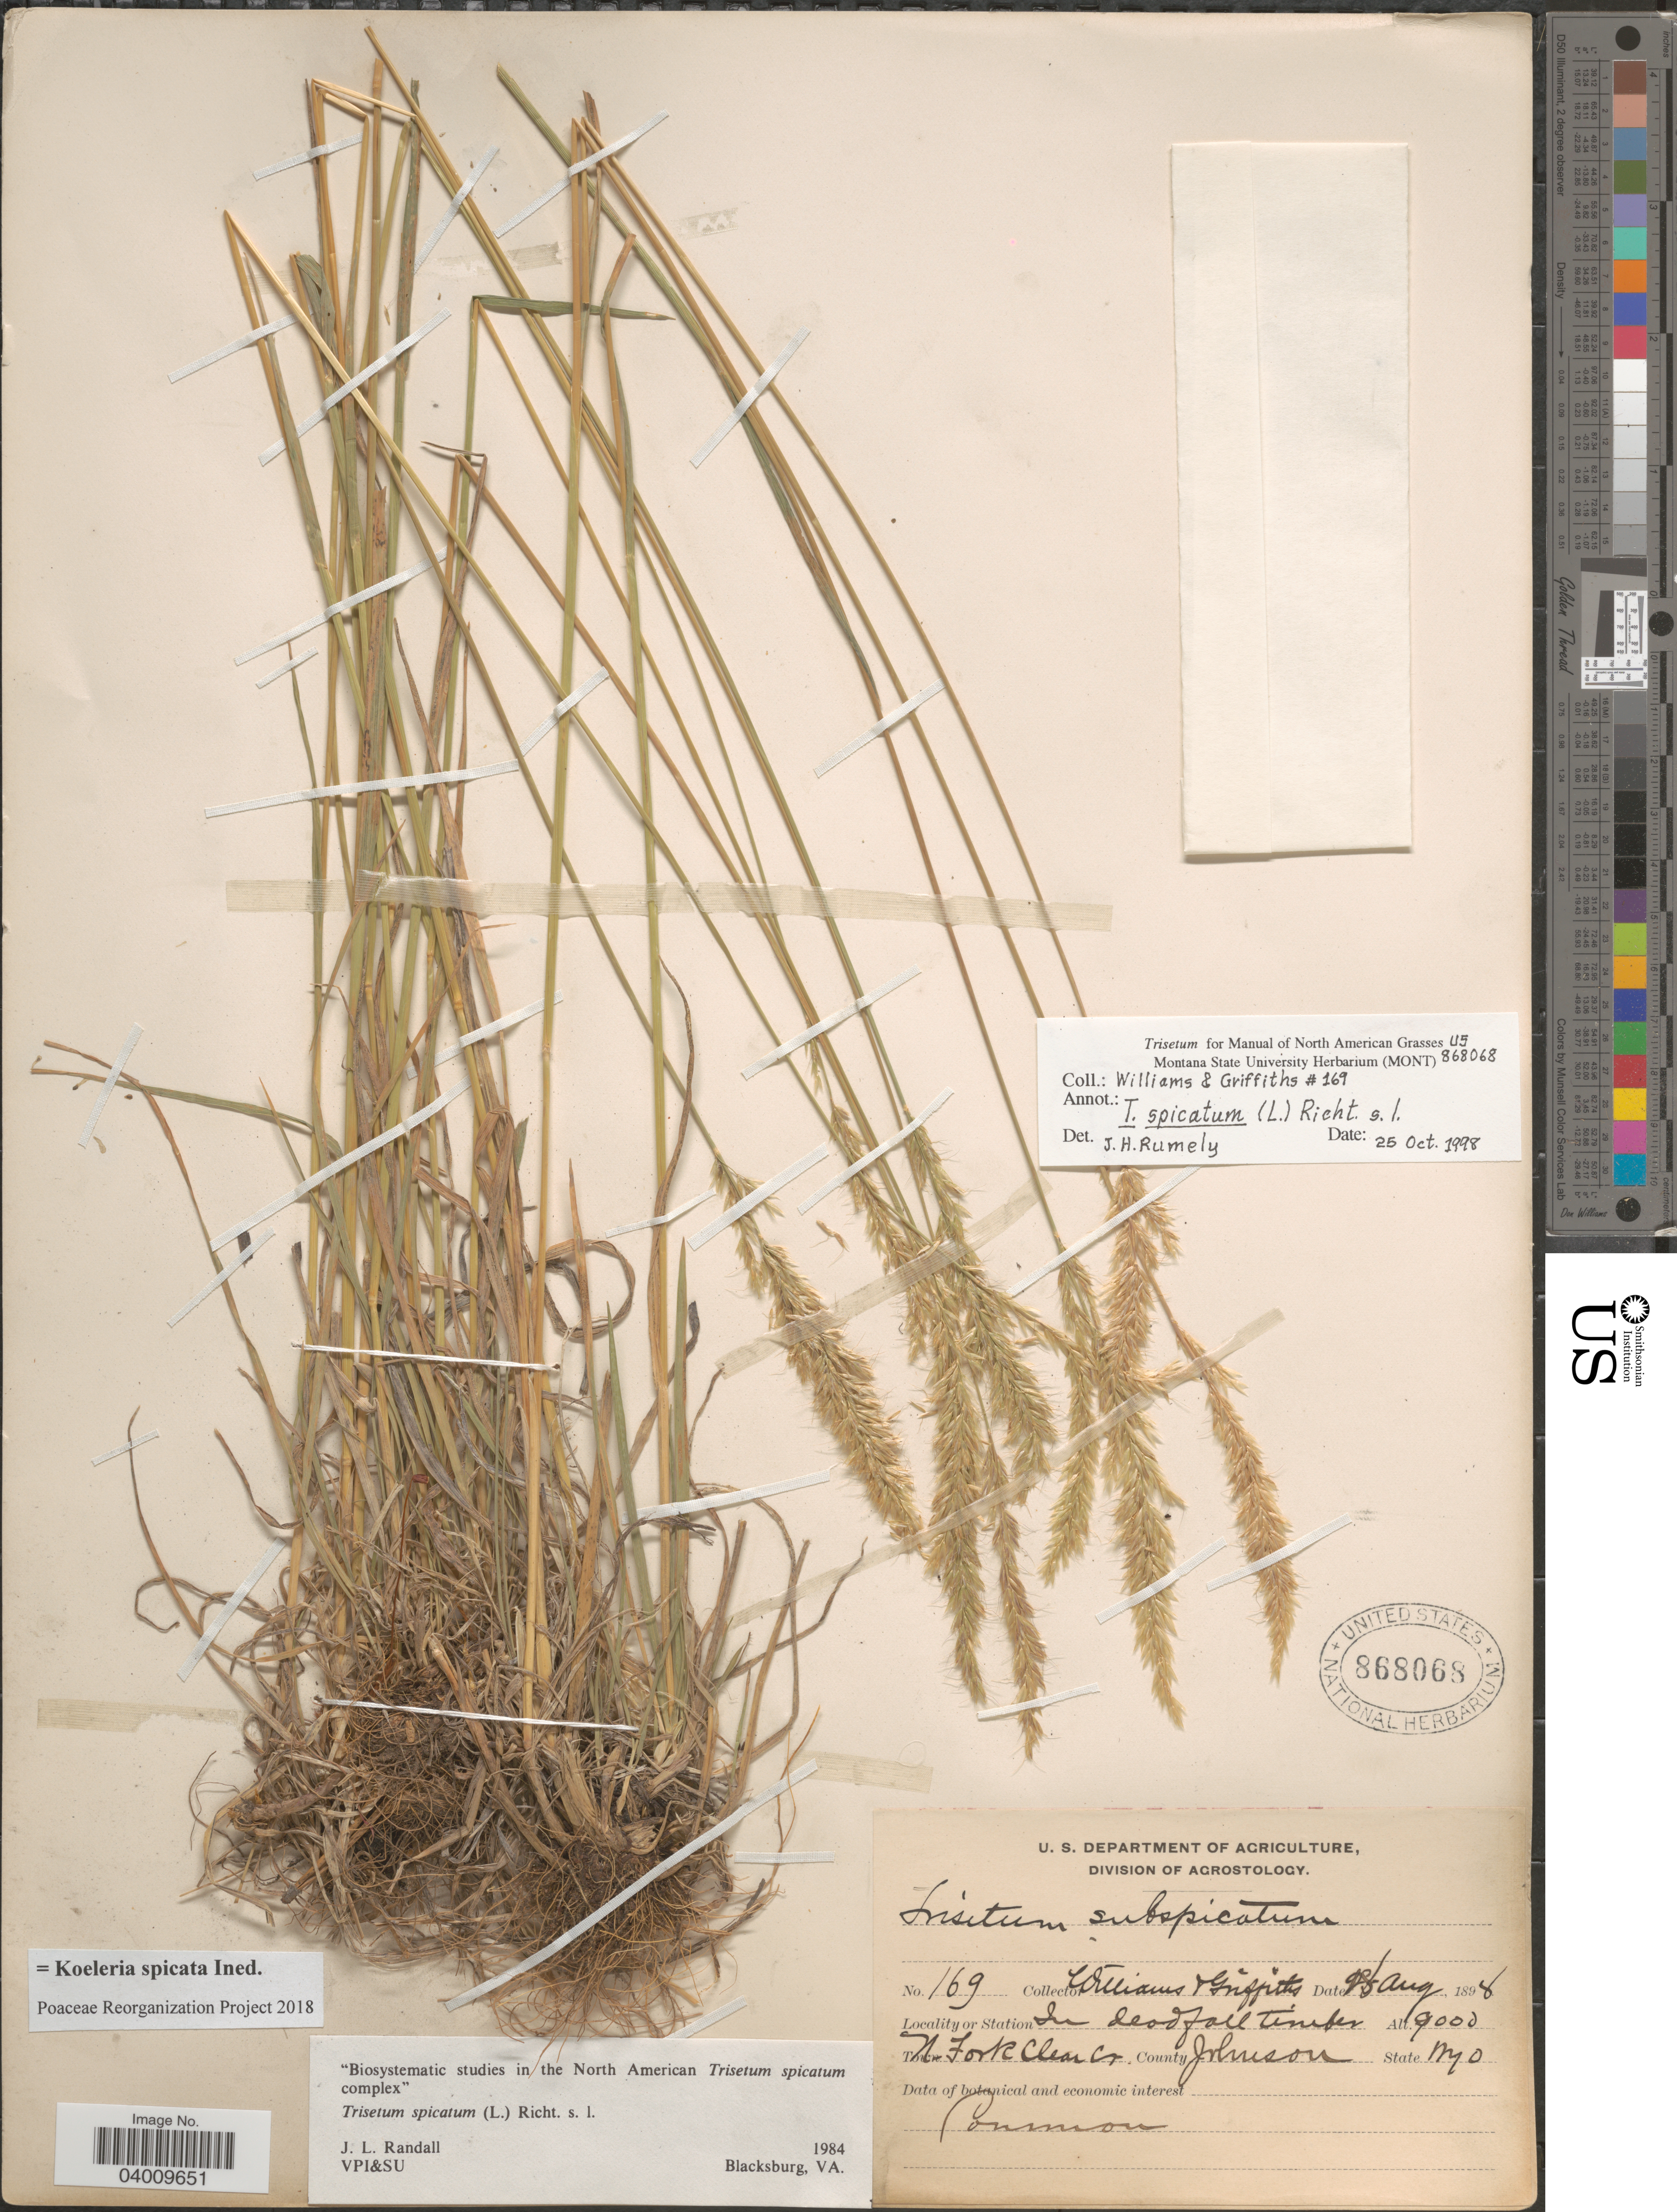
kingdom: Plantae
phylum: Tracheophyta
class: Liliopsida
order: Poales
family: Poaceae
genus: Koeleria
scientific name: Koeleria spicata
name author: (L.) Barberá et al.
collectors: -- Williams & -- Griffiths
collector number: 169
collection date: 1898-08-25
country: United States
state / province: Wyoming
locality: In deadfall timber. Town N. Fork Clear Cr. County Johnson.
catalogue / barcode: US 868068